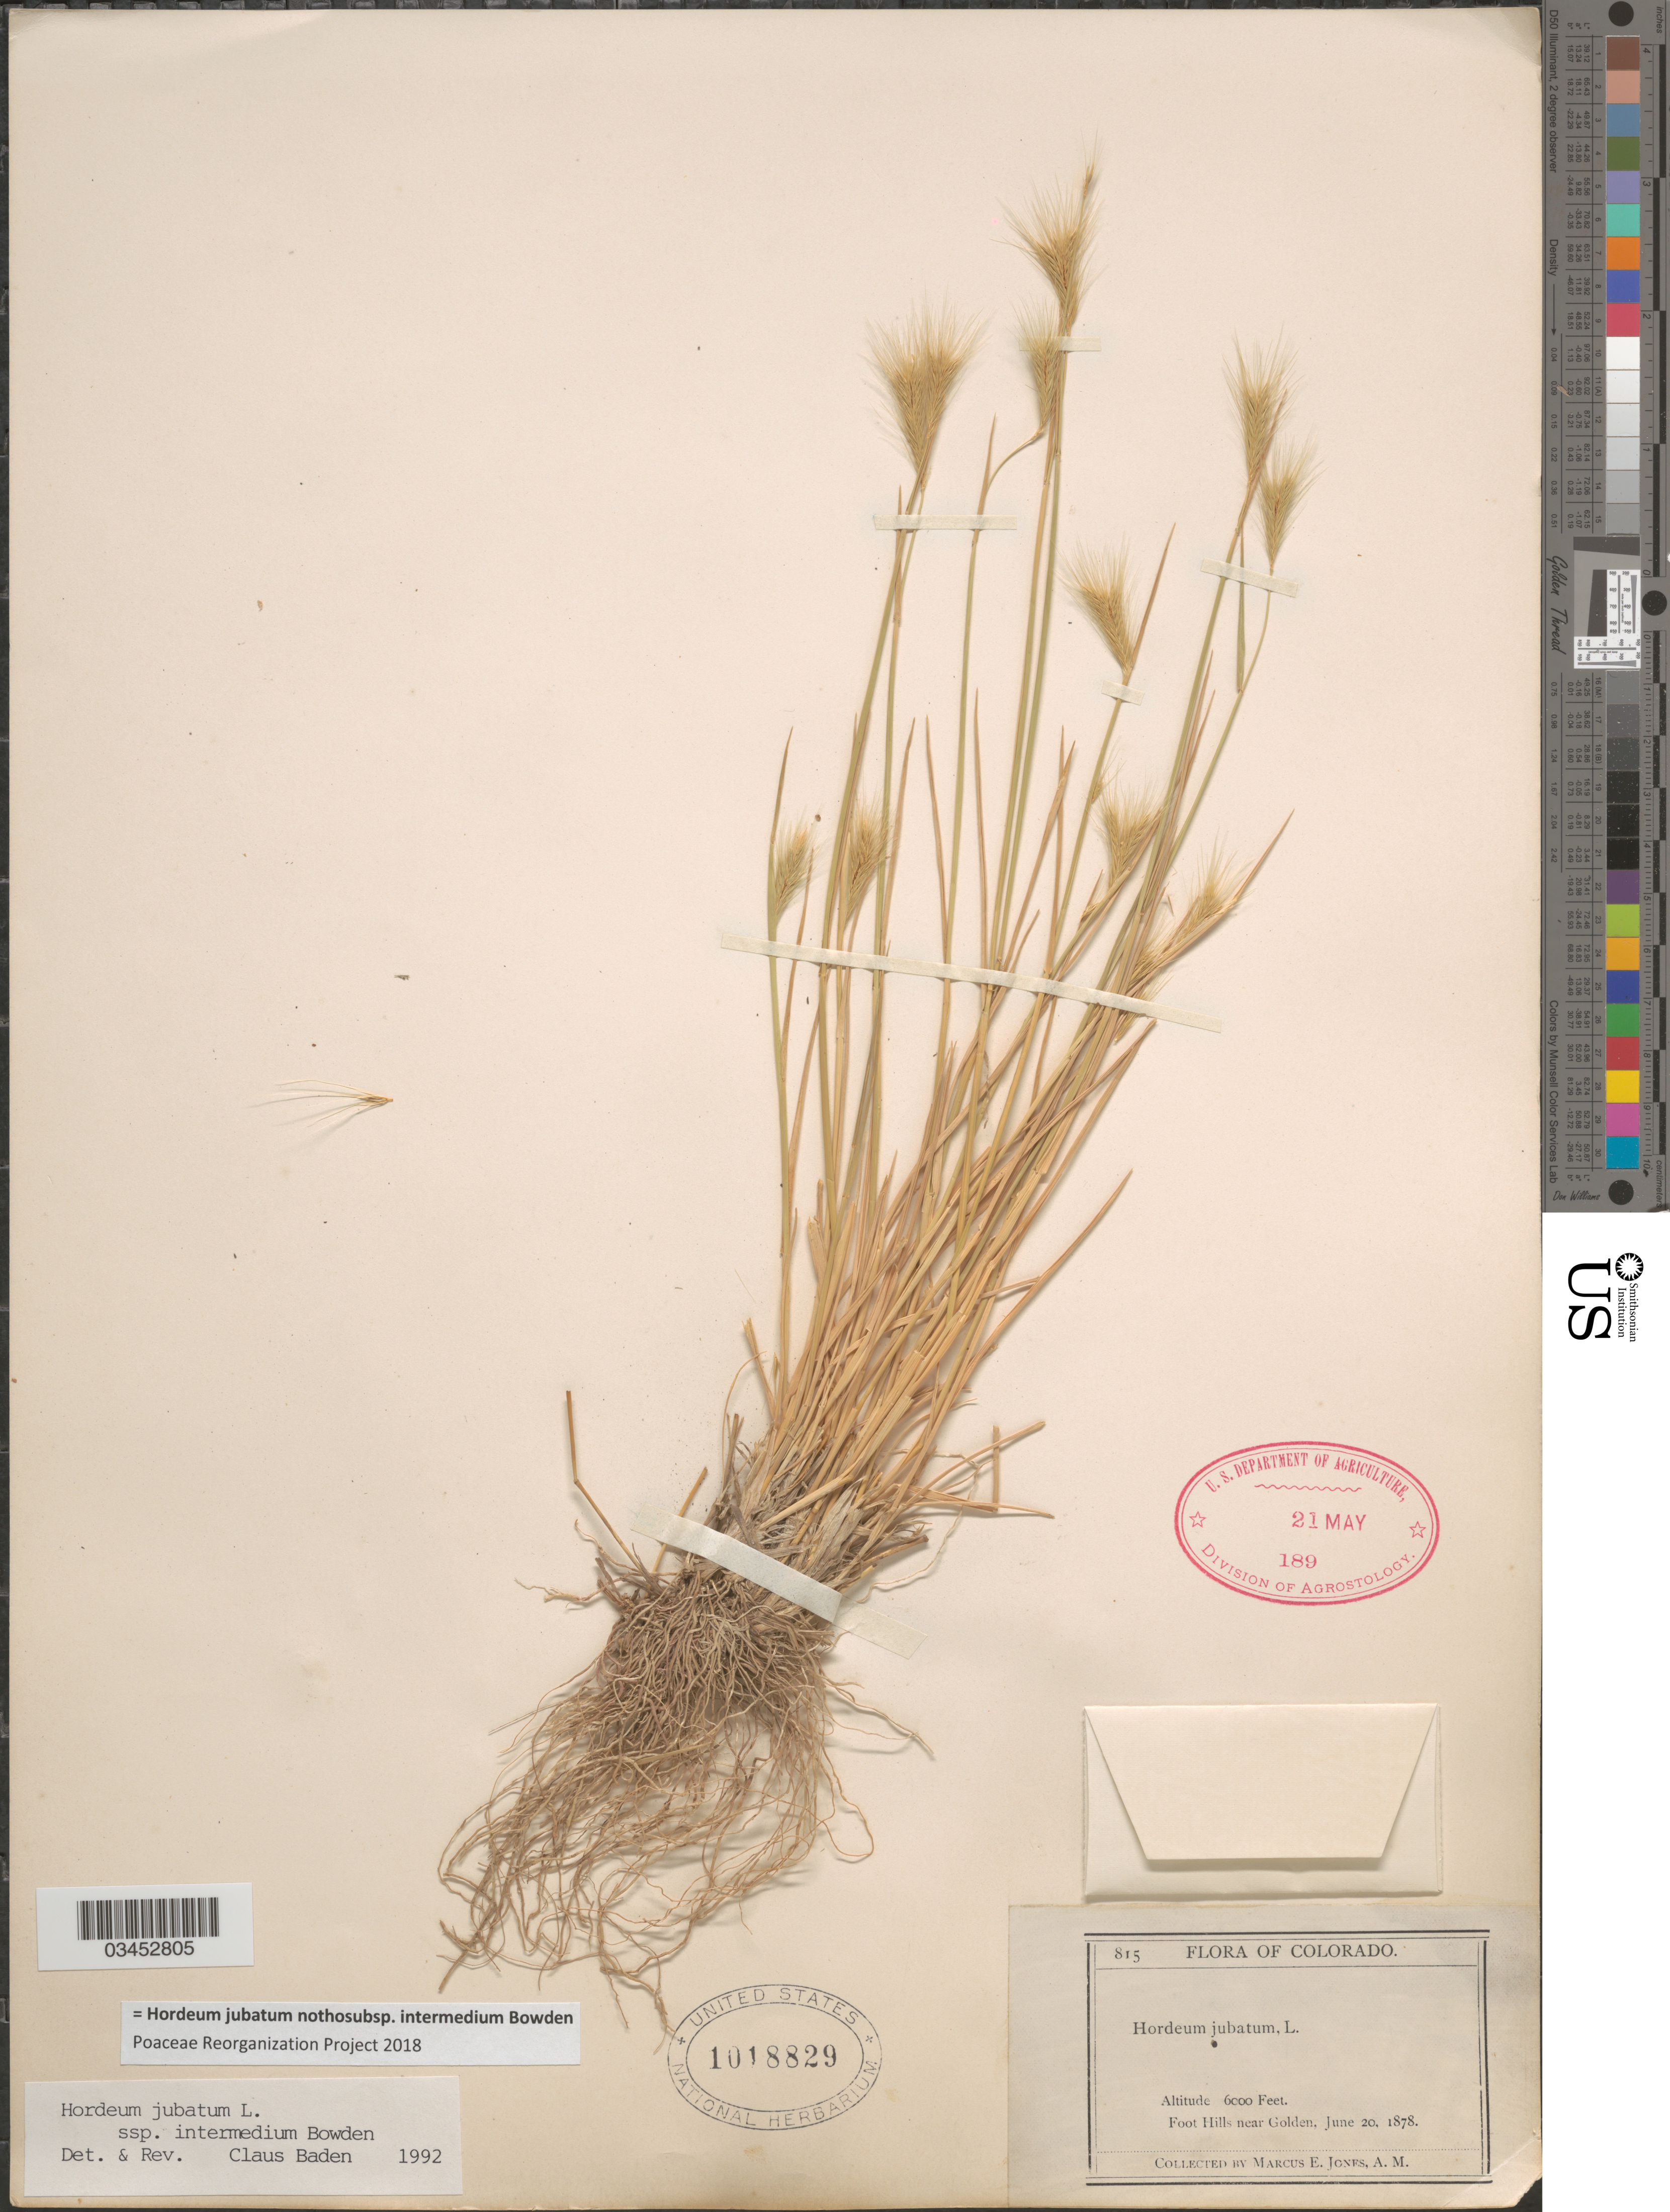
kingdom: Plantae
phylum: Tracheophyta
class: Liliopsida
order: Poales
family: Poaceae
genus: Hordeum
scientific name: Hordeum jubatum nothosubsp. intermedium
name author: Bowden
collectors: M. E. Jones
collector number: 815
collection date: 1878-06-20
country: United States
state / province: Colorado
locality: Foot Hills near Golden.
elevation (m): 1829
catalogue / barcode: US 1018829